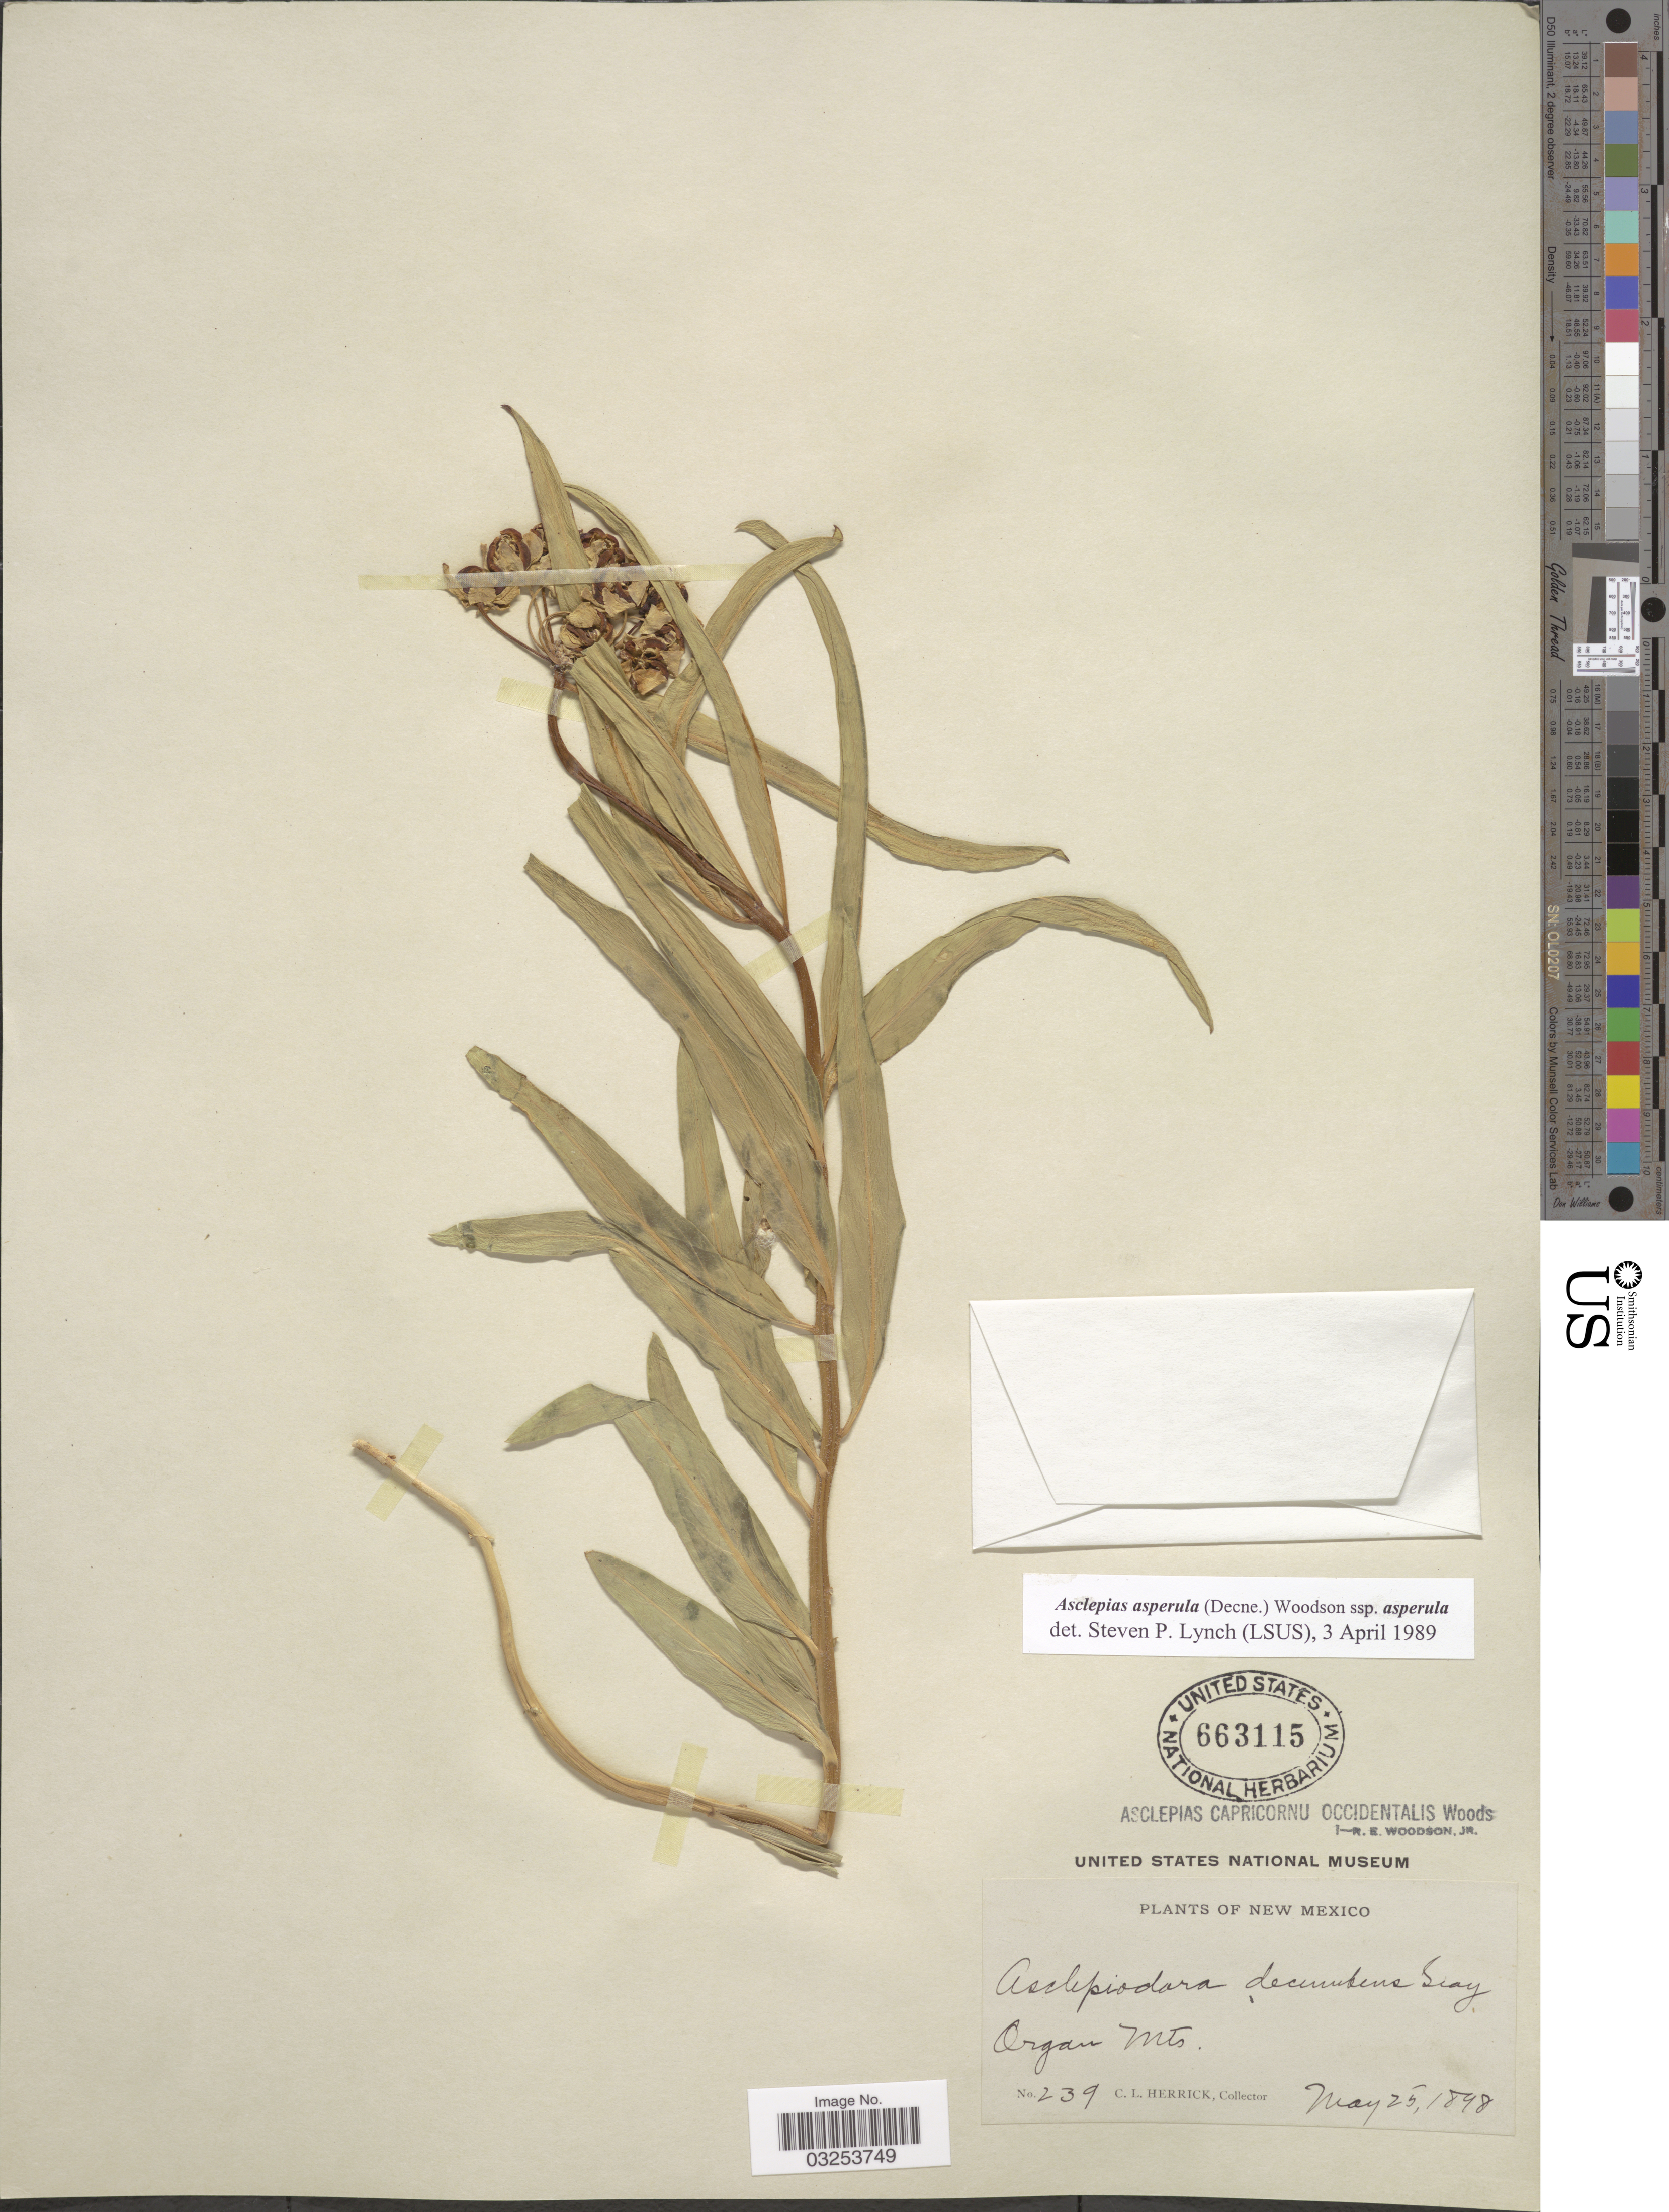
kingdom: Plantae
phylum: Tracheophyta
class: Magnoliopsida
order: Gentianales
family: Apocynaceae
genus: Asclepias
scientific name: Asclepias asperula subsp. asperula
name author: (Decne.) Woodson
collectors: C. Herrick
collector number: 239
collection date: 1898-05-25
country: United States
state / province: New Mexico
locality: Organ Mts.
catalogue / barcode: US 663115